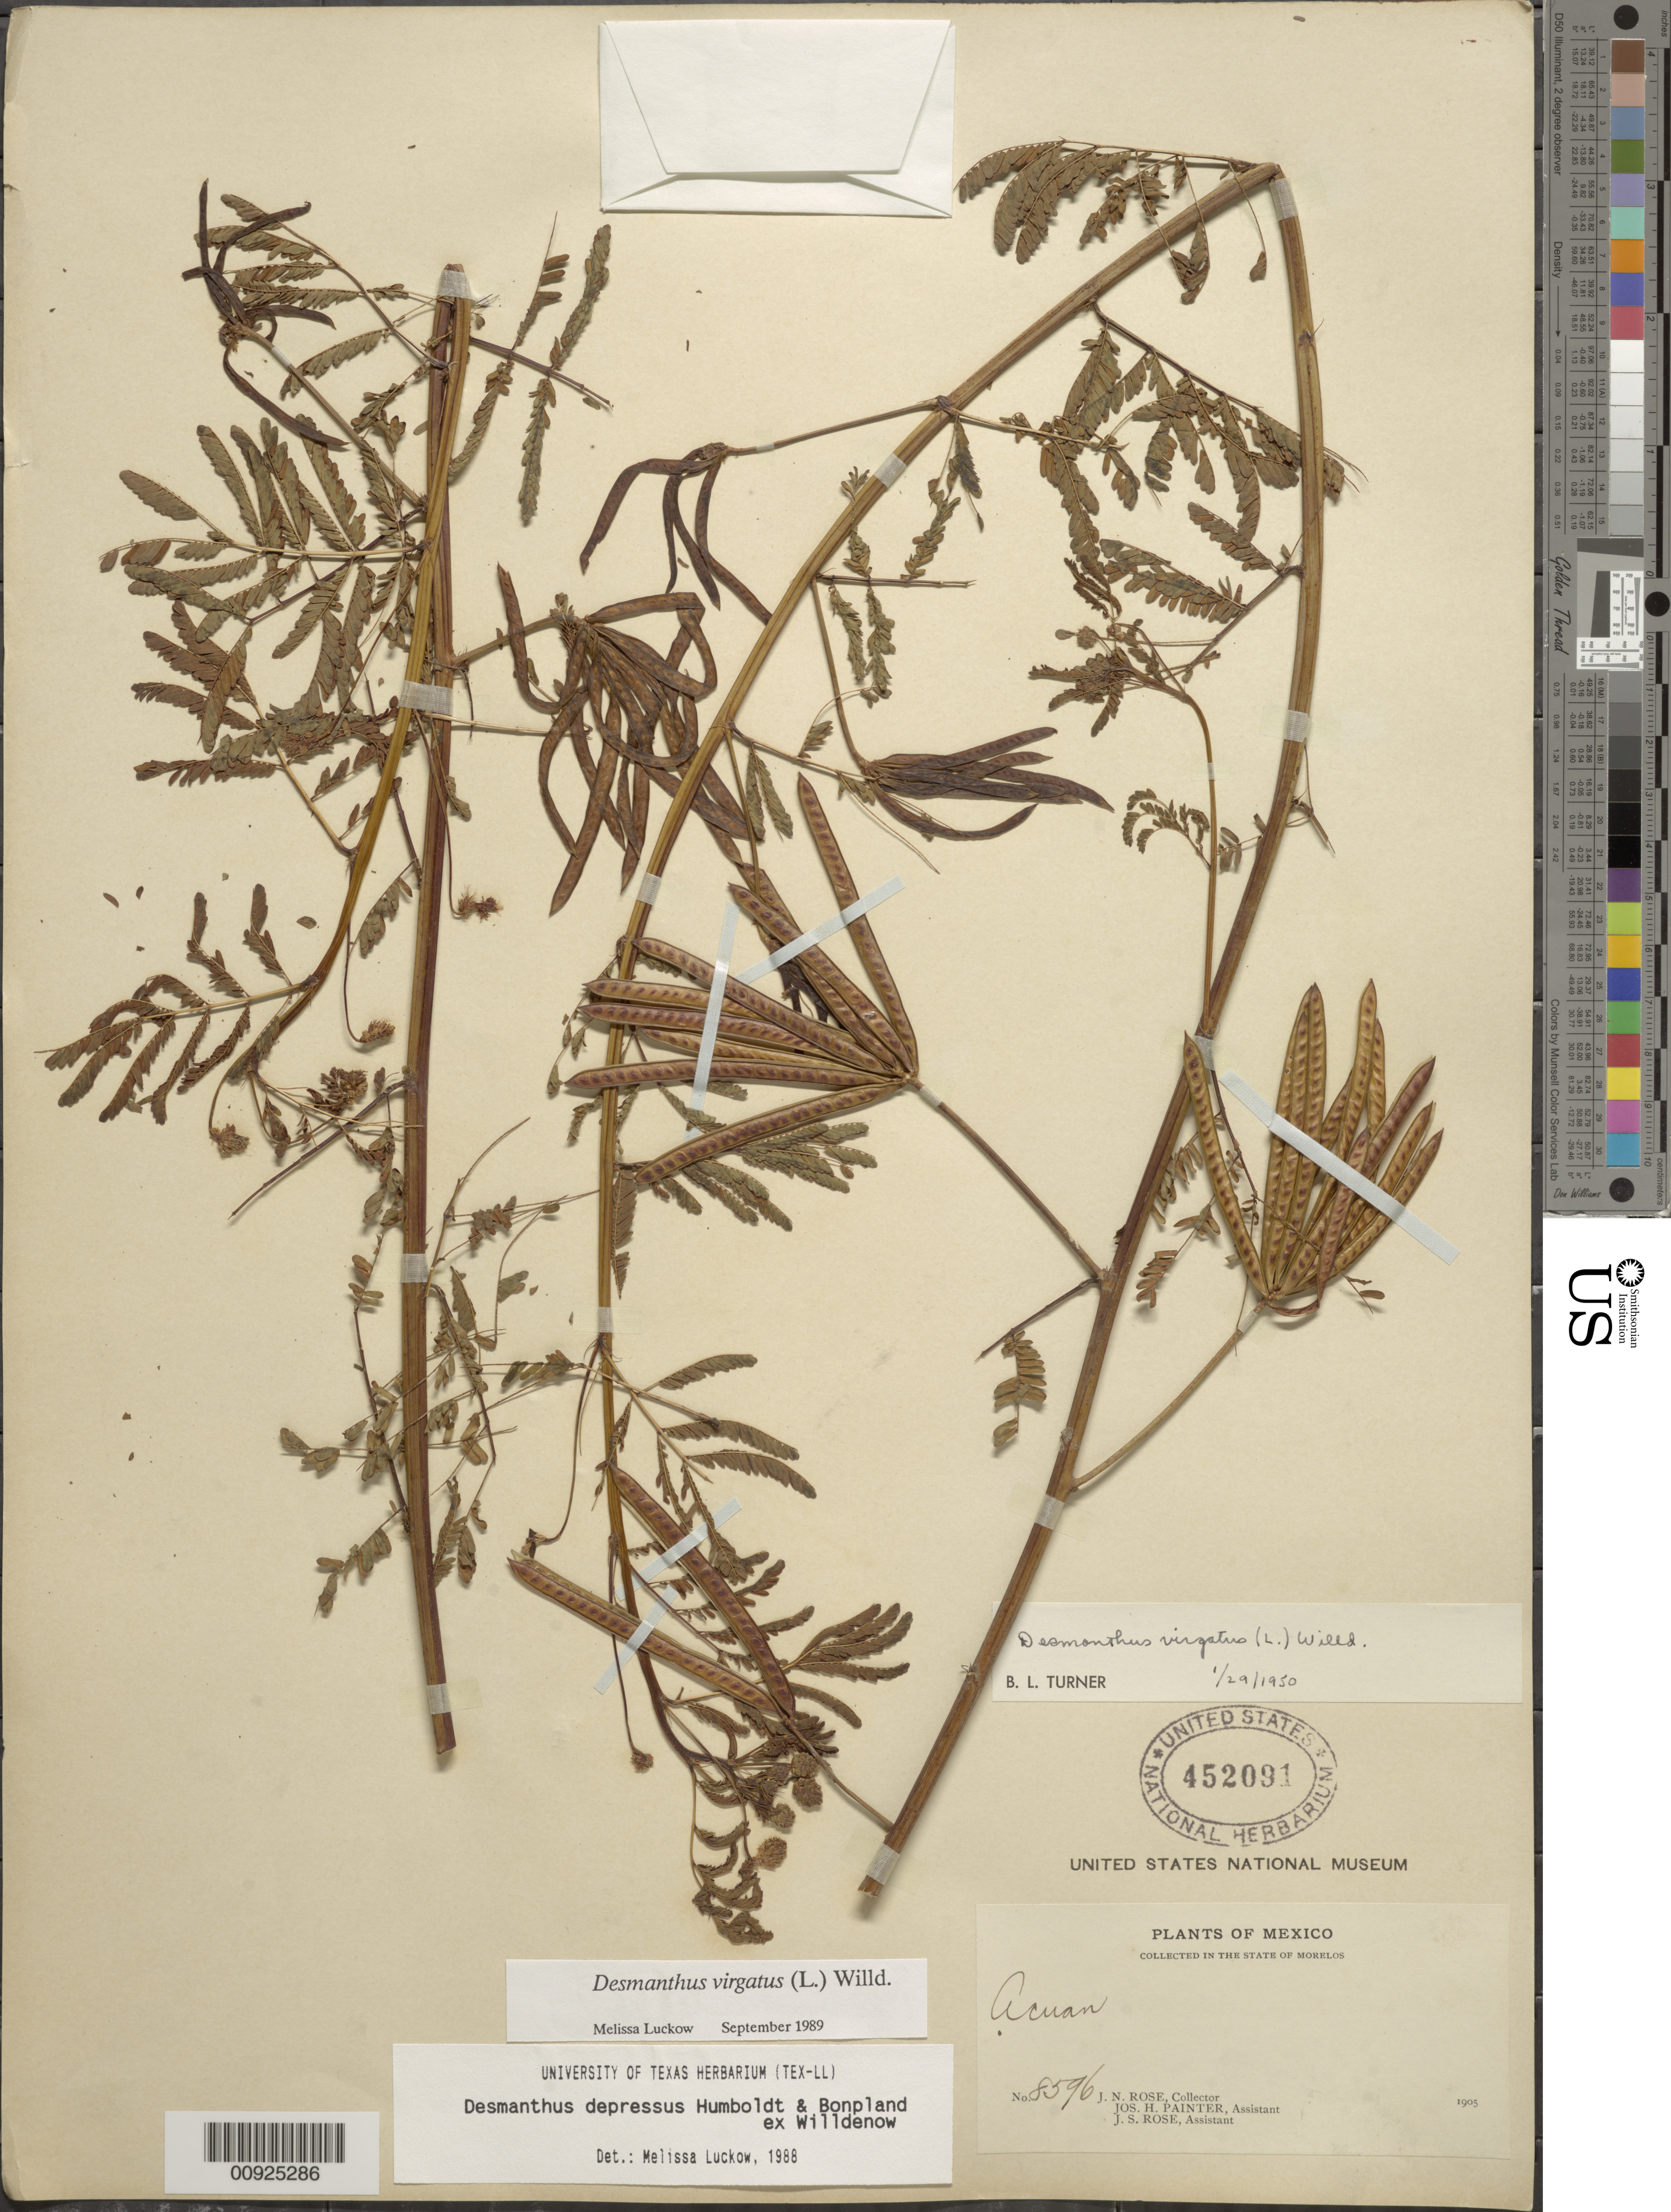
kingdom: Plantae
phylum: Tracheophyta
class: Magnoliopsida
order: Fabales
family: Fabaceae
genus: Desmanthus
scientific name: Desmanthus virgatus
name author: (L.) Willd.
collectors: J. N. Rose, J. H. Painter & J. S. Rose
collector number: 8596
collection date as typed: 1905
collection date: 1905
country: Mexico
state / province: Morelos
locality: In the State of Morelos.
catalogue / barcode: US 452091